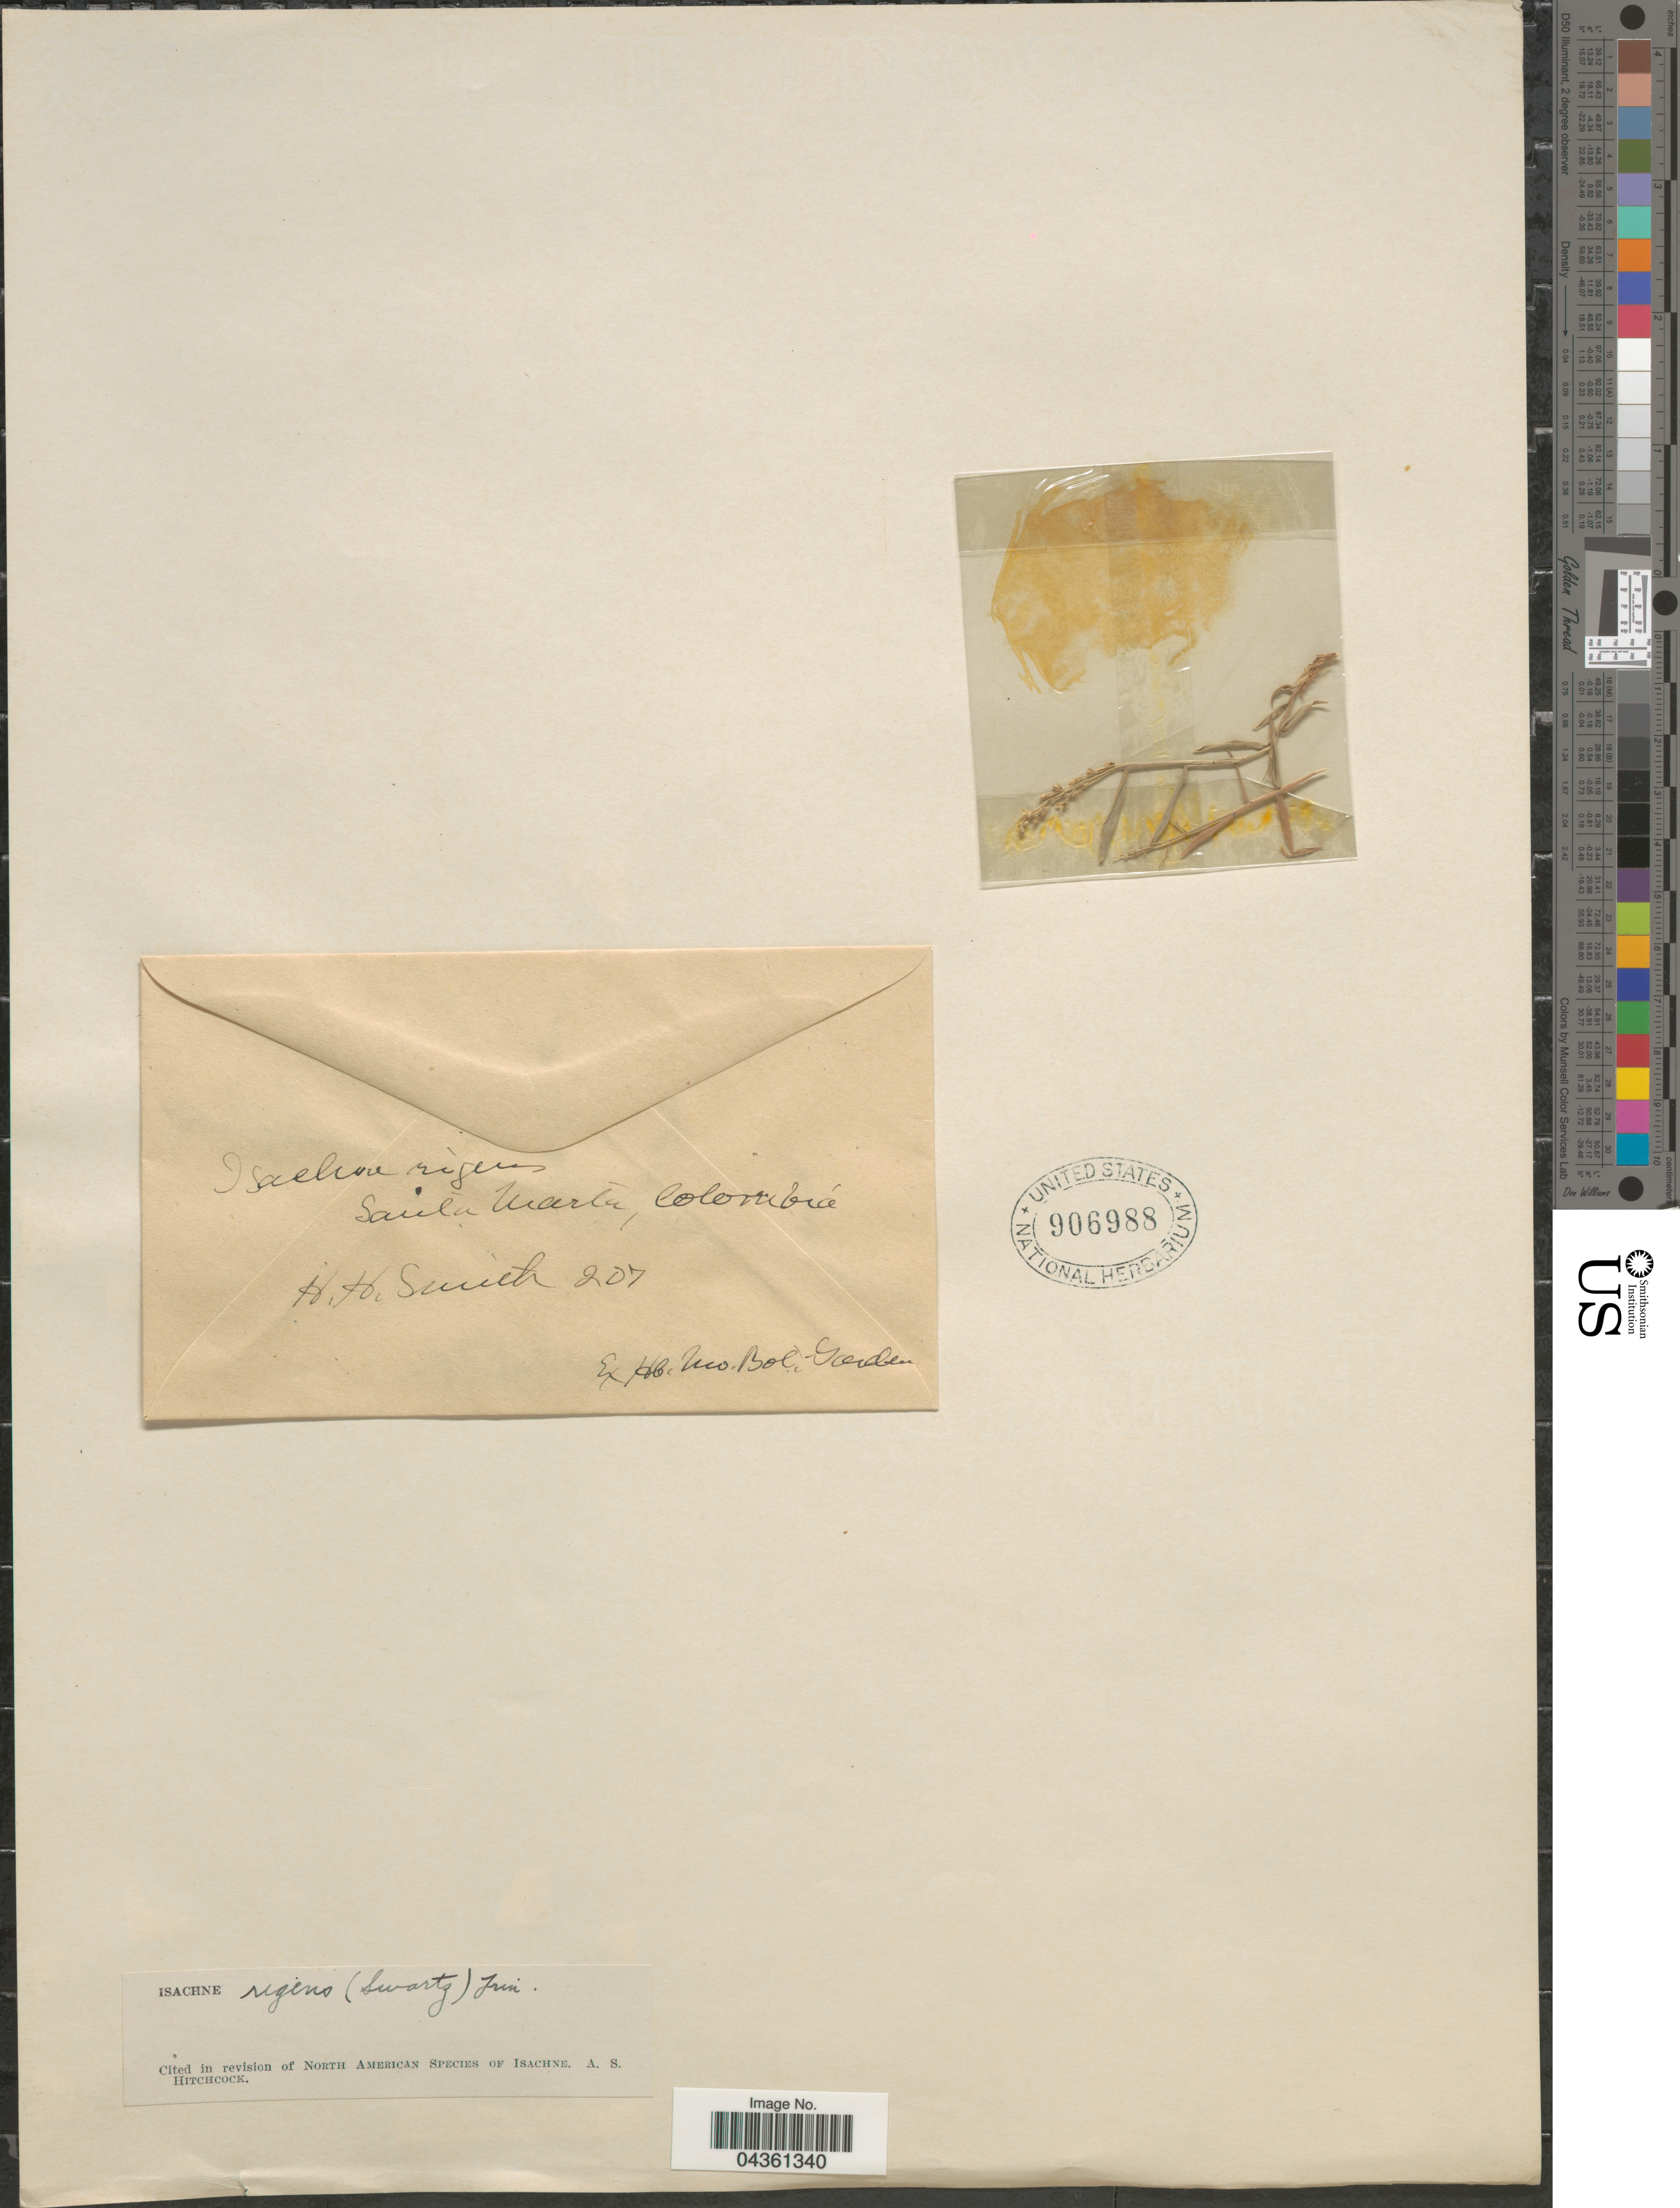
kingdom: Plantae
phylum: Tracheophyta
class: Liliopsida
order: Poales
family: Poaceae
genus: Isachne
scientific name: Isachne rigens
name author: (Sw.) Trin.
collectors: H. Smith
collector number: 207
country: Colombia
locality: Santa Marta.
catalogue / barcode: US 906988